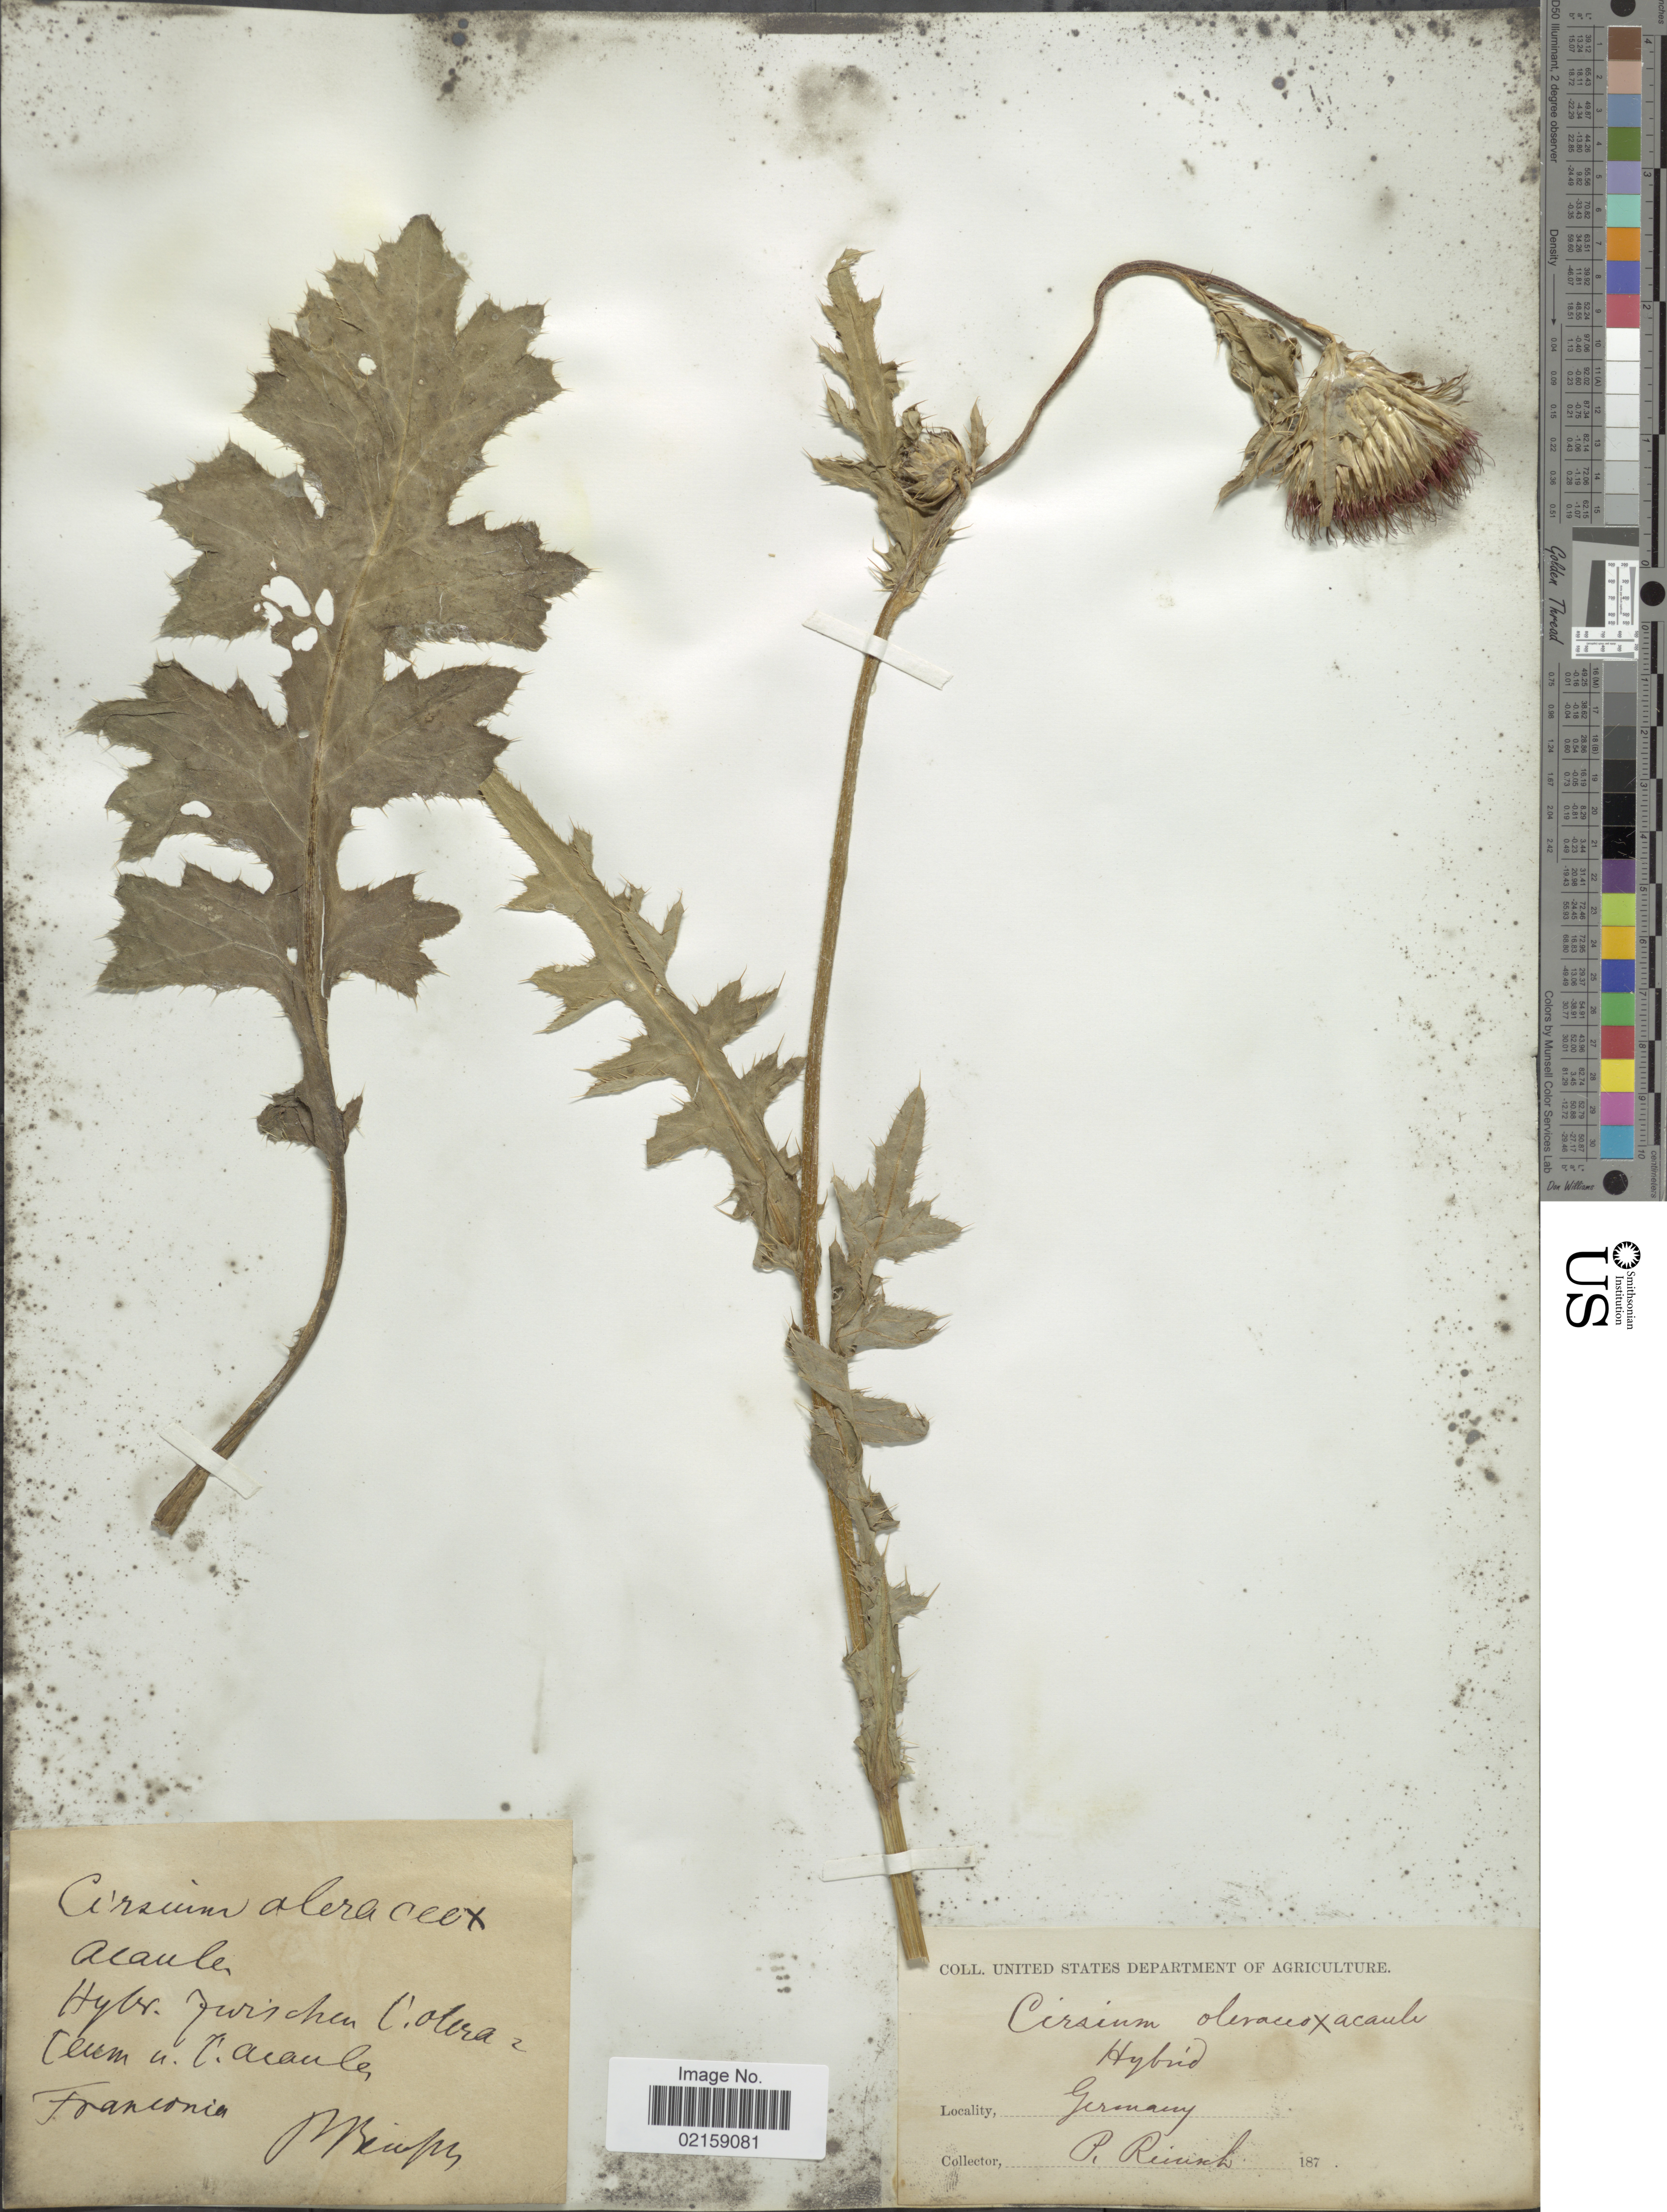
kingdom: Plantae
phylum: Tracheophyta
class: Magnoliopsida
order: Asterales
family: Asteraceae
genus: Cirsium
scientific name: Cirsium oleraceum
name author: (L.) Scop.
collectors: P.F. Reinsch (herbarium)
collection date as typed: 187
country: Germany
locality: Franconia.